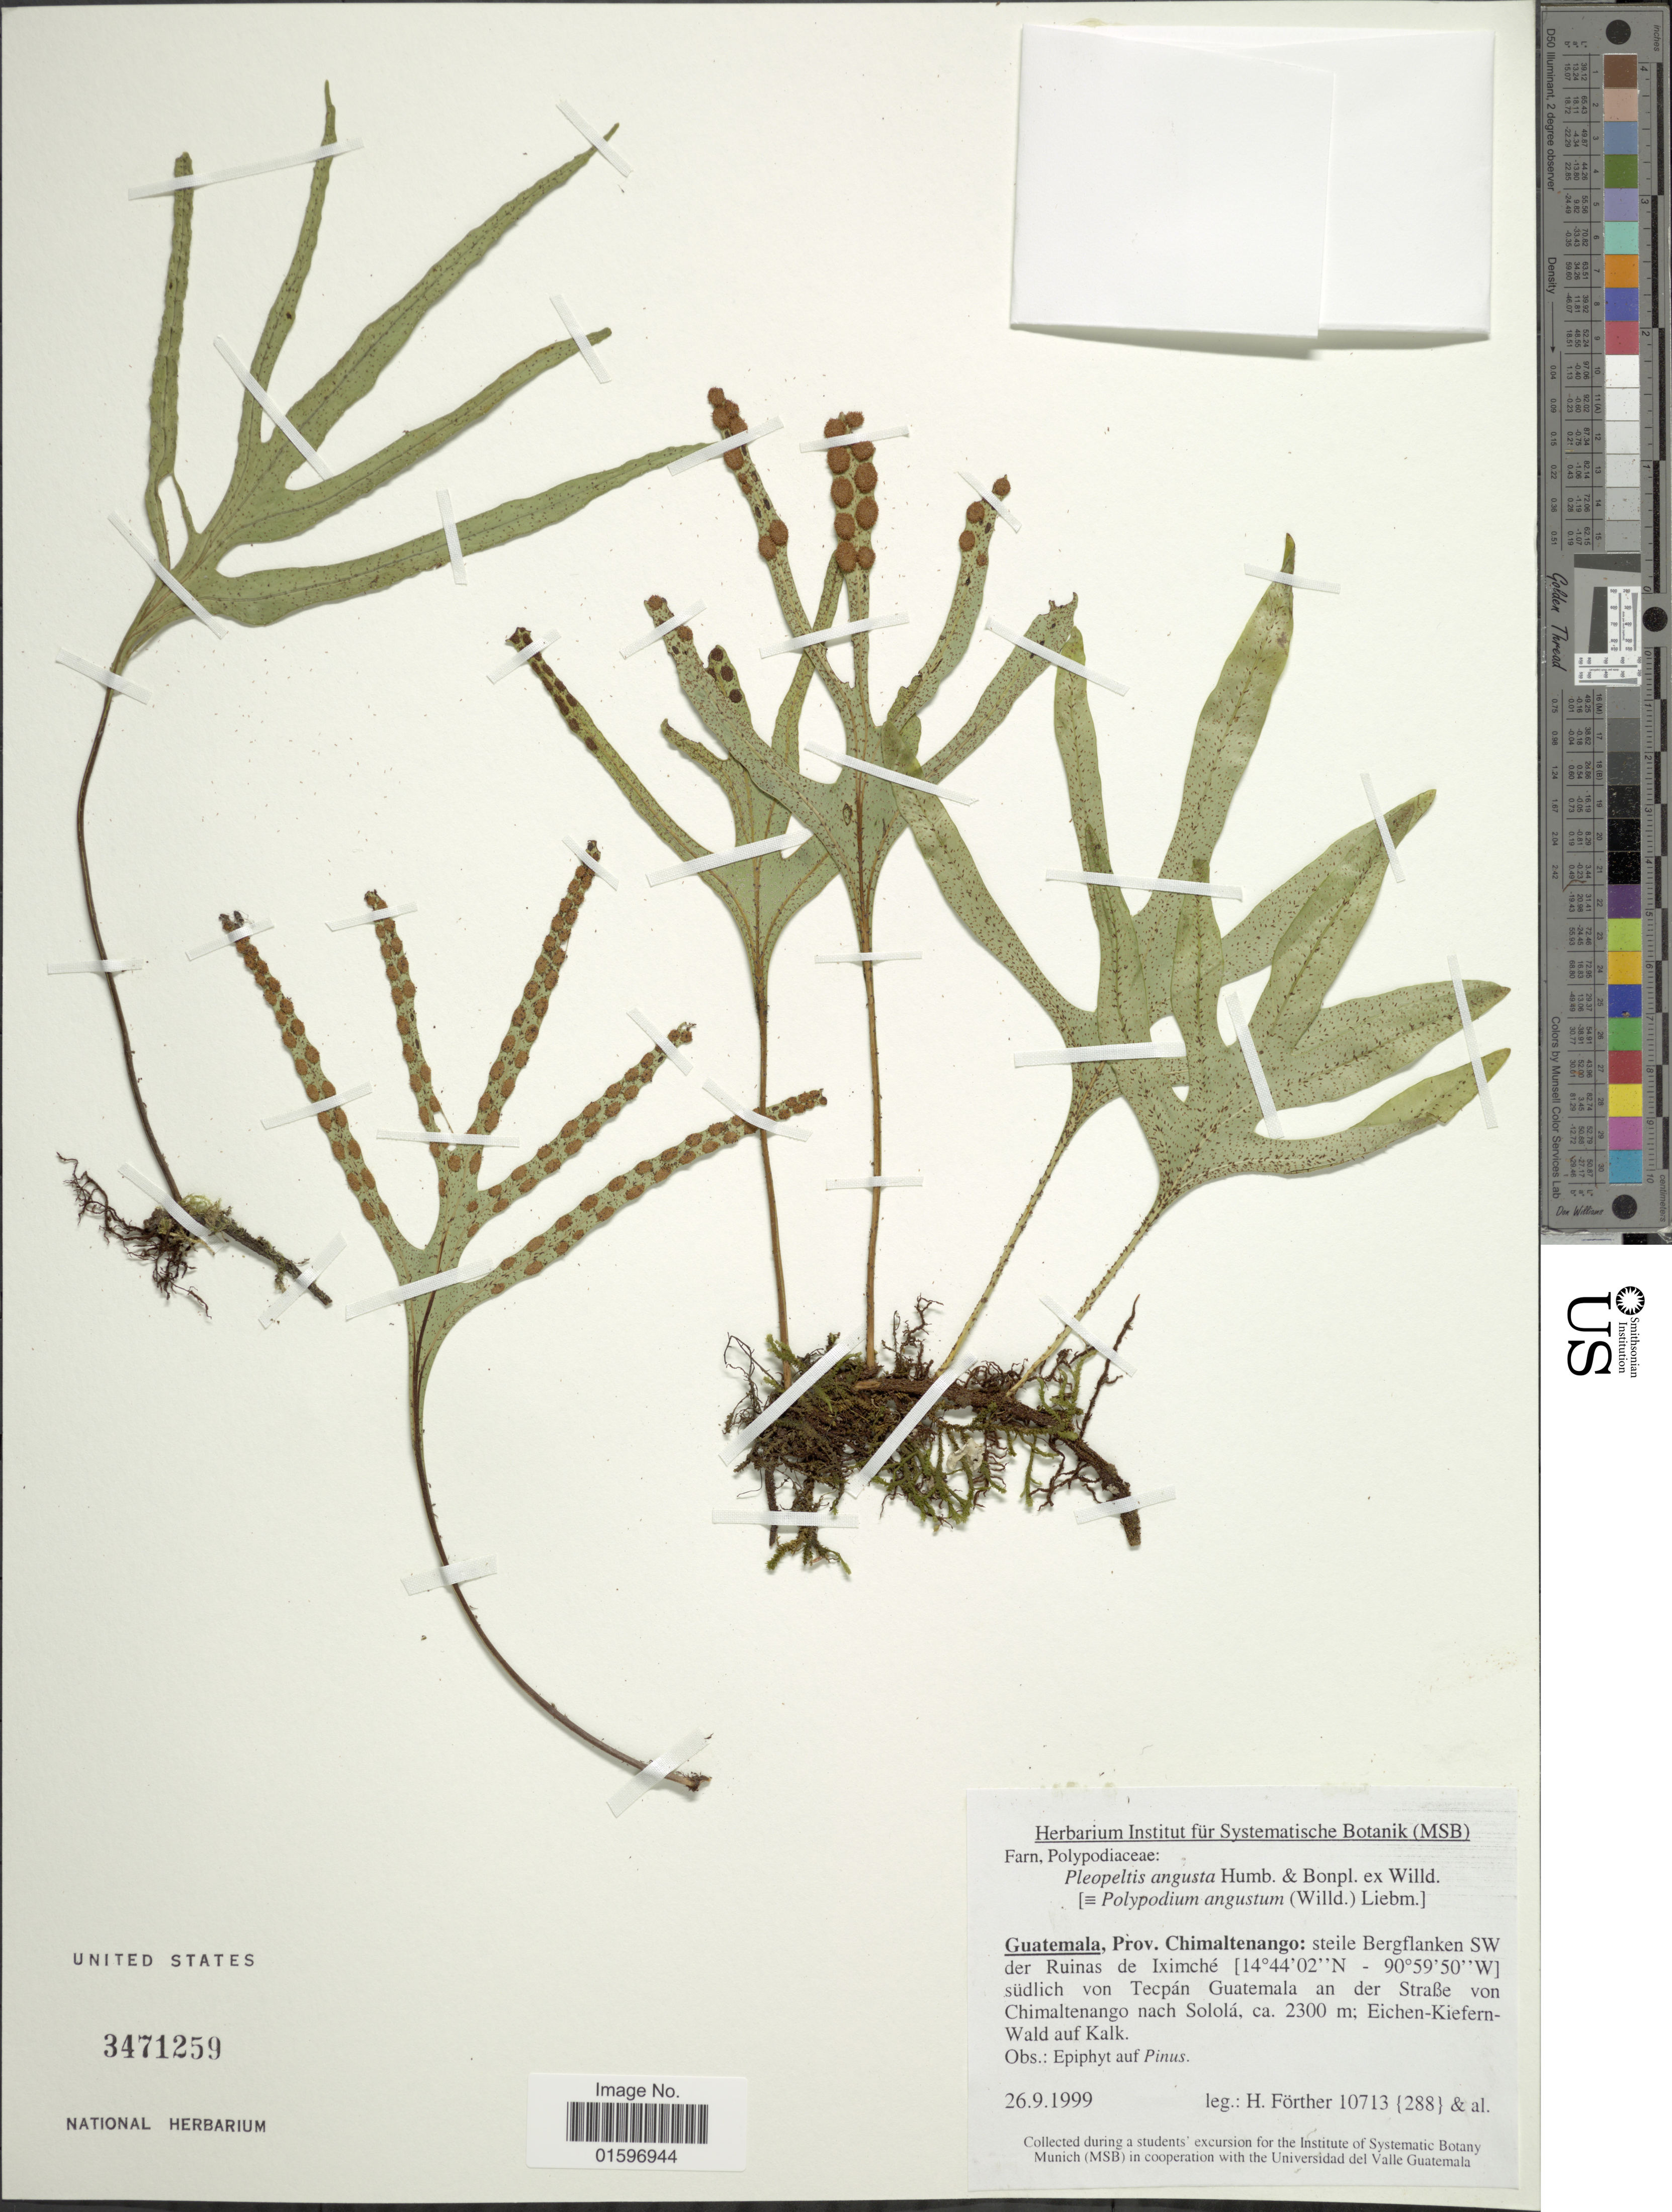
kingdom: Plantae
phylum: Tracheophyta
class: Polypodiopsida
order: Polypodiales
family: Polypodiaceae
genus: Pleopeltis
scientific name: Pleopeltis angusta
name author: Humb. & Bonap. ex Willd.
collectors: H. Förther & et al.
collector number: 10713 {288}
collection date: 1999-09-26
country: Guatemala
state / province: Chimaltenango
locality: Prov. Chimaltenango: steile Bergflanken SW der Ruinas de Iximché südlich von Tecpán Guatemala an der Straße von Chimaltenango nach Sololá; Eichen-Kiefern-Wald auf Kalk.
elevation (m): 2300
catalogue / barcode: US 3471259